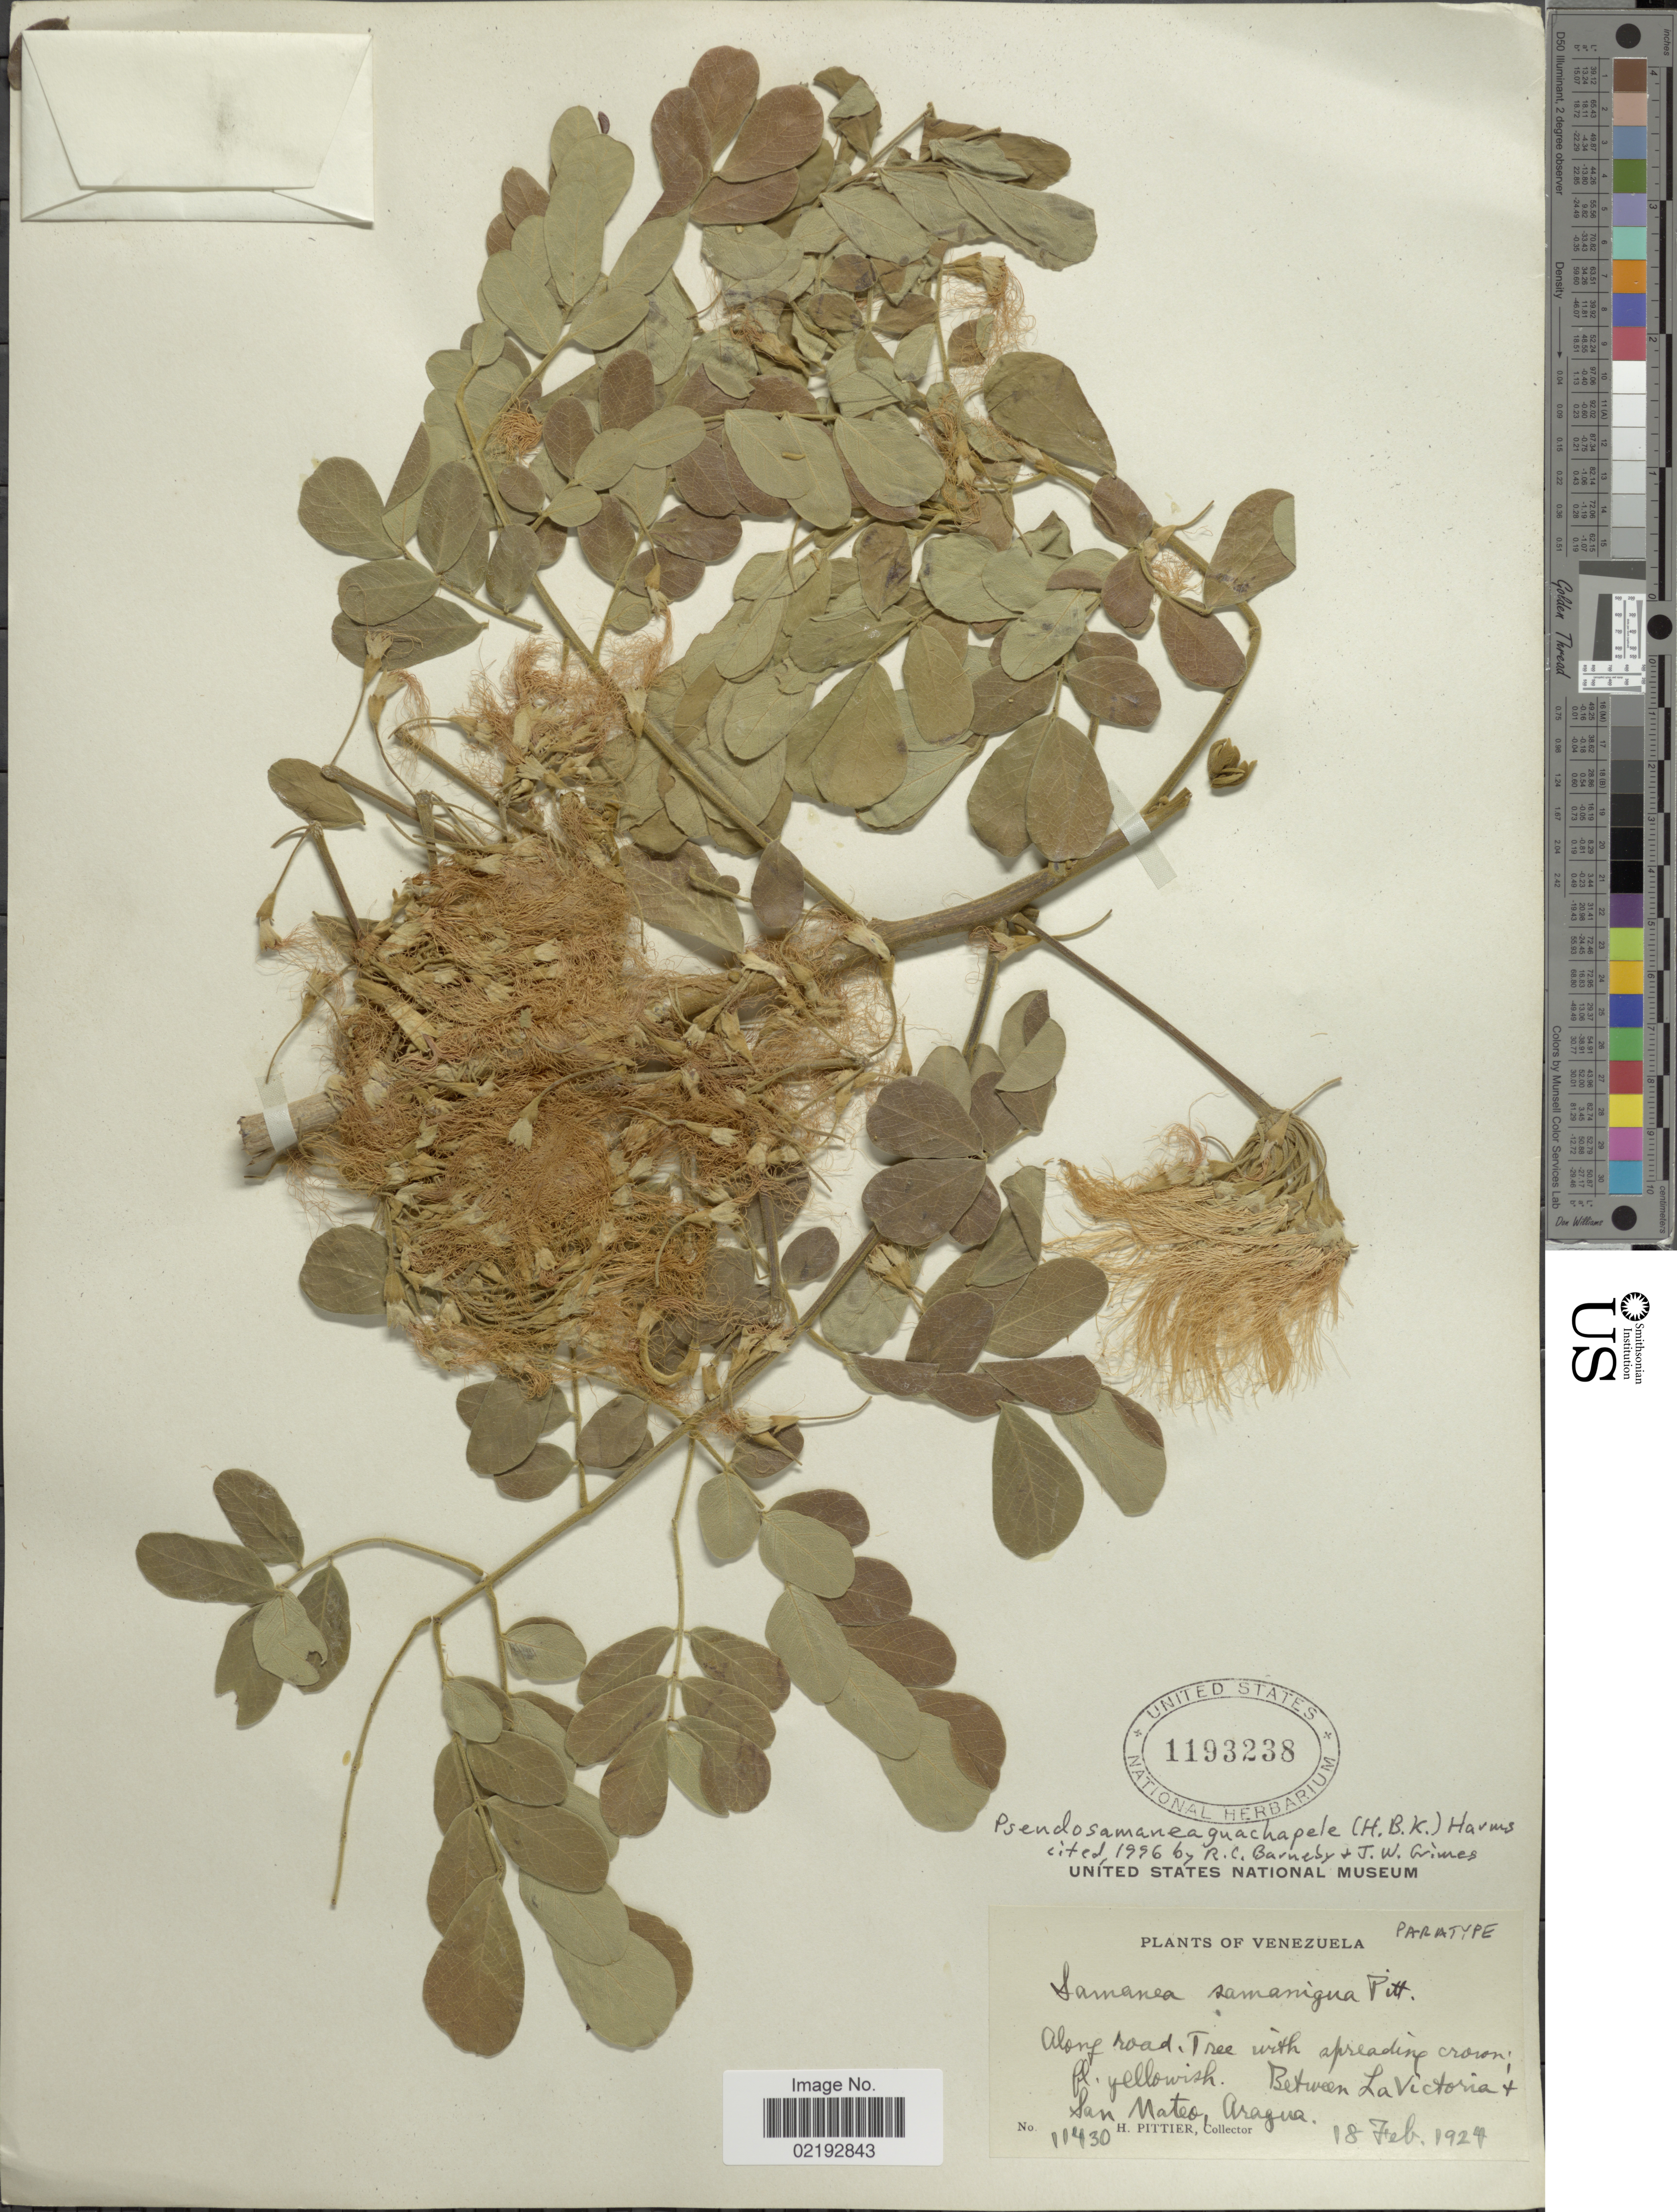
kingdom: Plantae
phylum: Tracheophyta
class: Magnoliopsida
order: Fabales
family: Fabaceae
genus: Pseudosamanea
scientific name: Pseudosamanea guachapele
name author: (Kunth) Harms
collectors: H. F. Pittier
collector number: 11430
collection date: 1924-02-18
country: Venezuela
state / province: Aragua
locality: Between La Victoria + San Mateo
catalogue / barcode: US 1193238